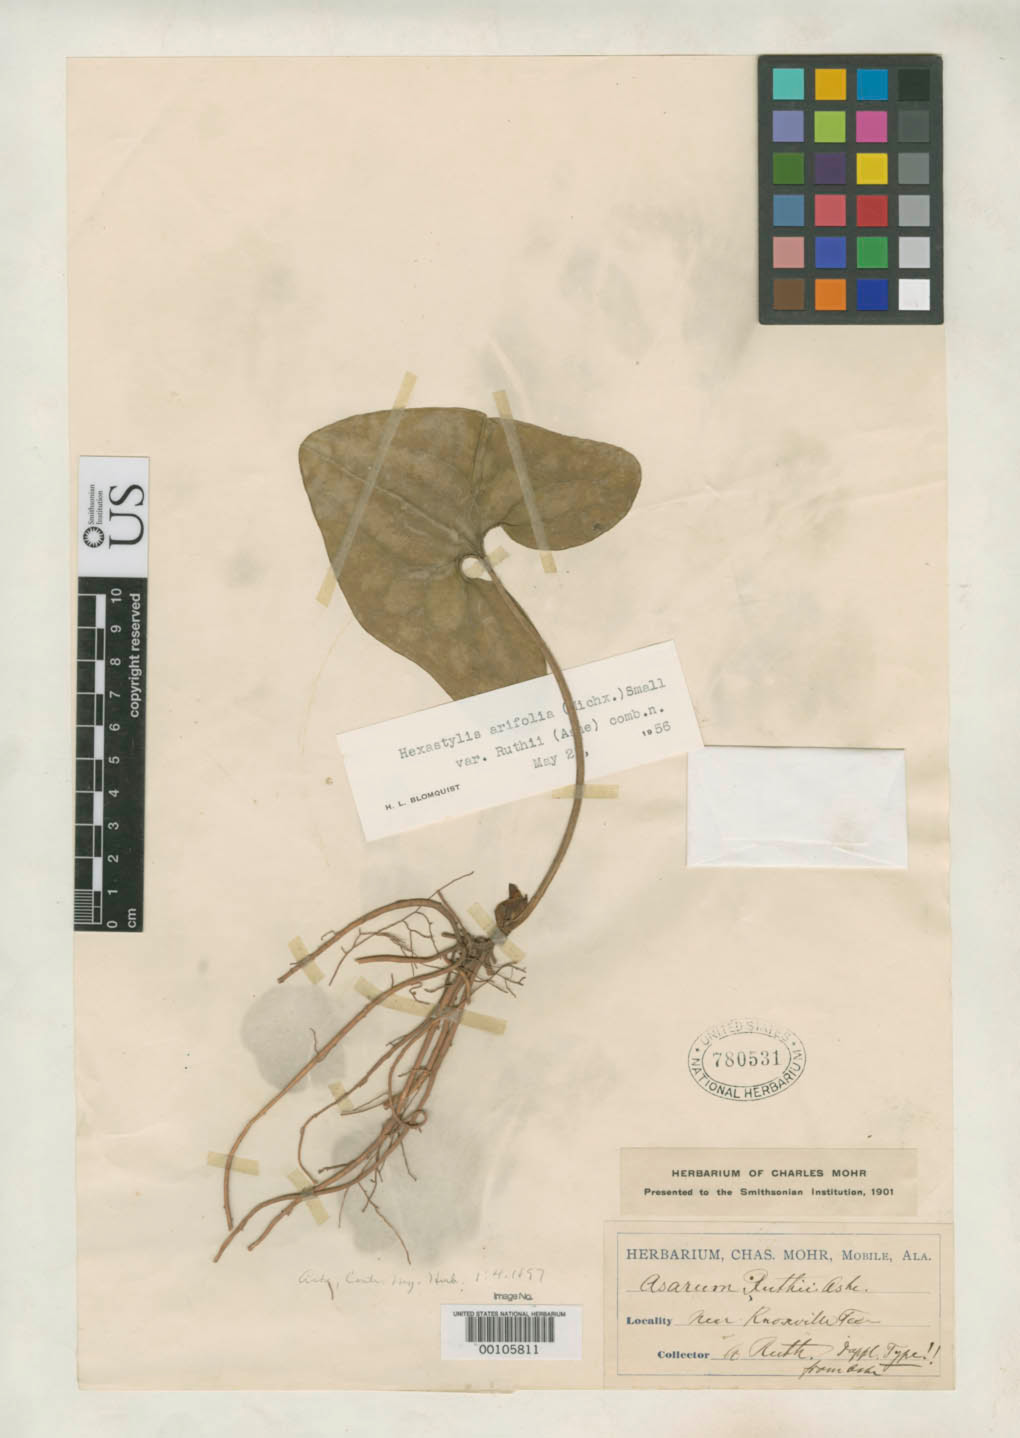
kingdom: Plantae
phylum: Tracheophyta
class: Magnoliopsida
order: Piperales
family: Aristolochiaceae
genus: Hexastylis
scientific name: Hexastylis ruthii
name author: Small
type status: Isolectotype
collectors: A. Ruth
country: United States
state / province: Tennessee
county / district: Hamblen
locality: Morristown.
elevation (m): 0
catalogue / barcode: US 780531